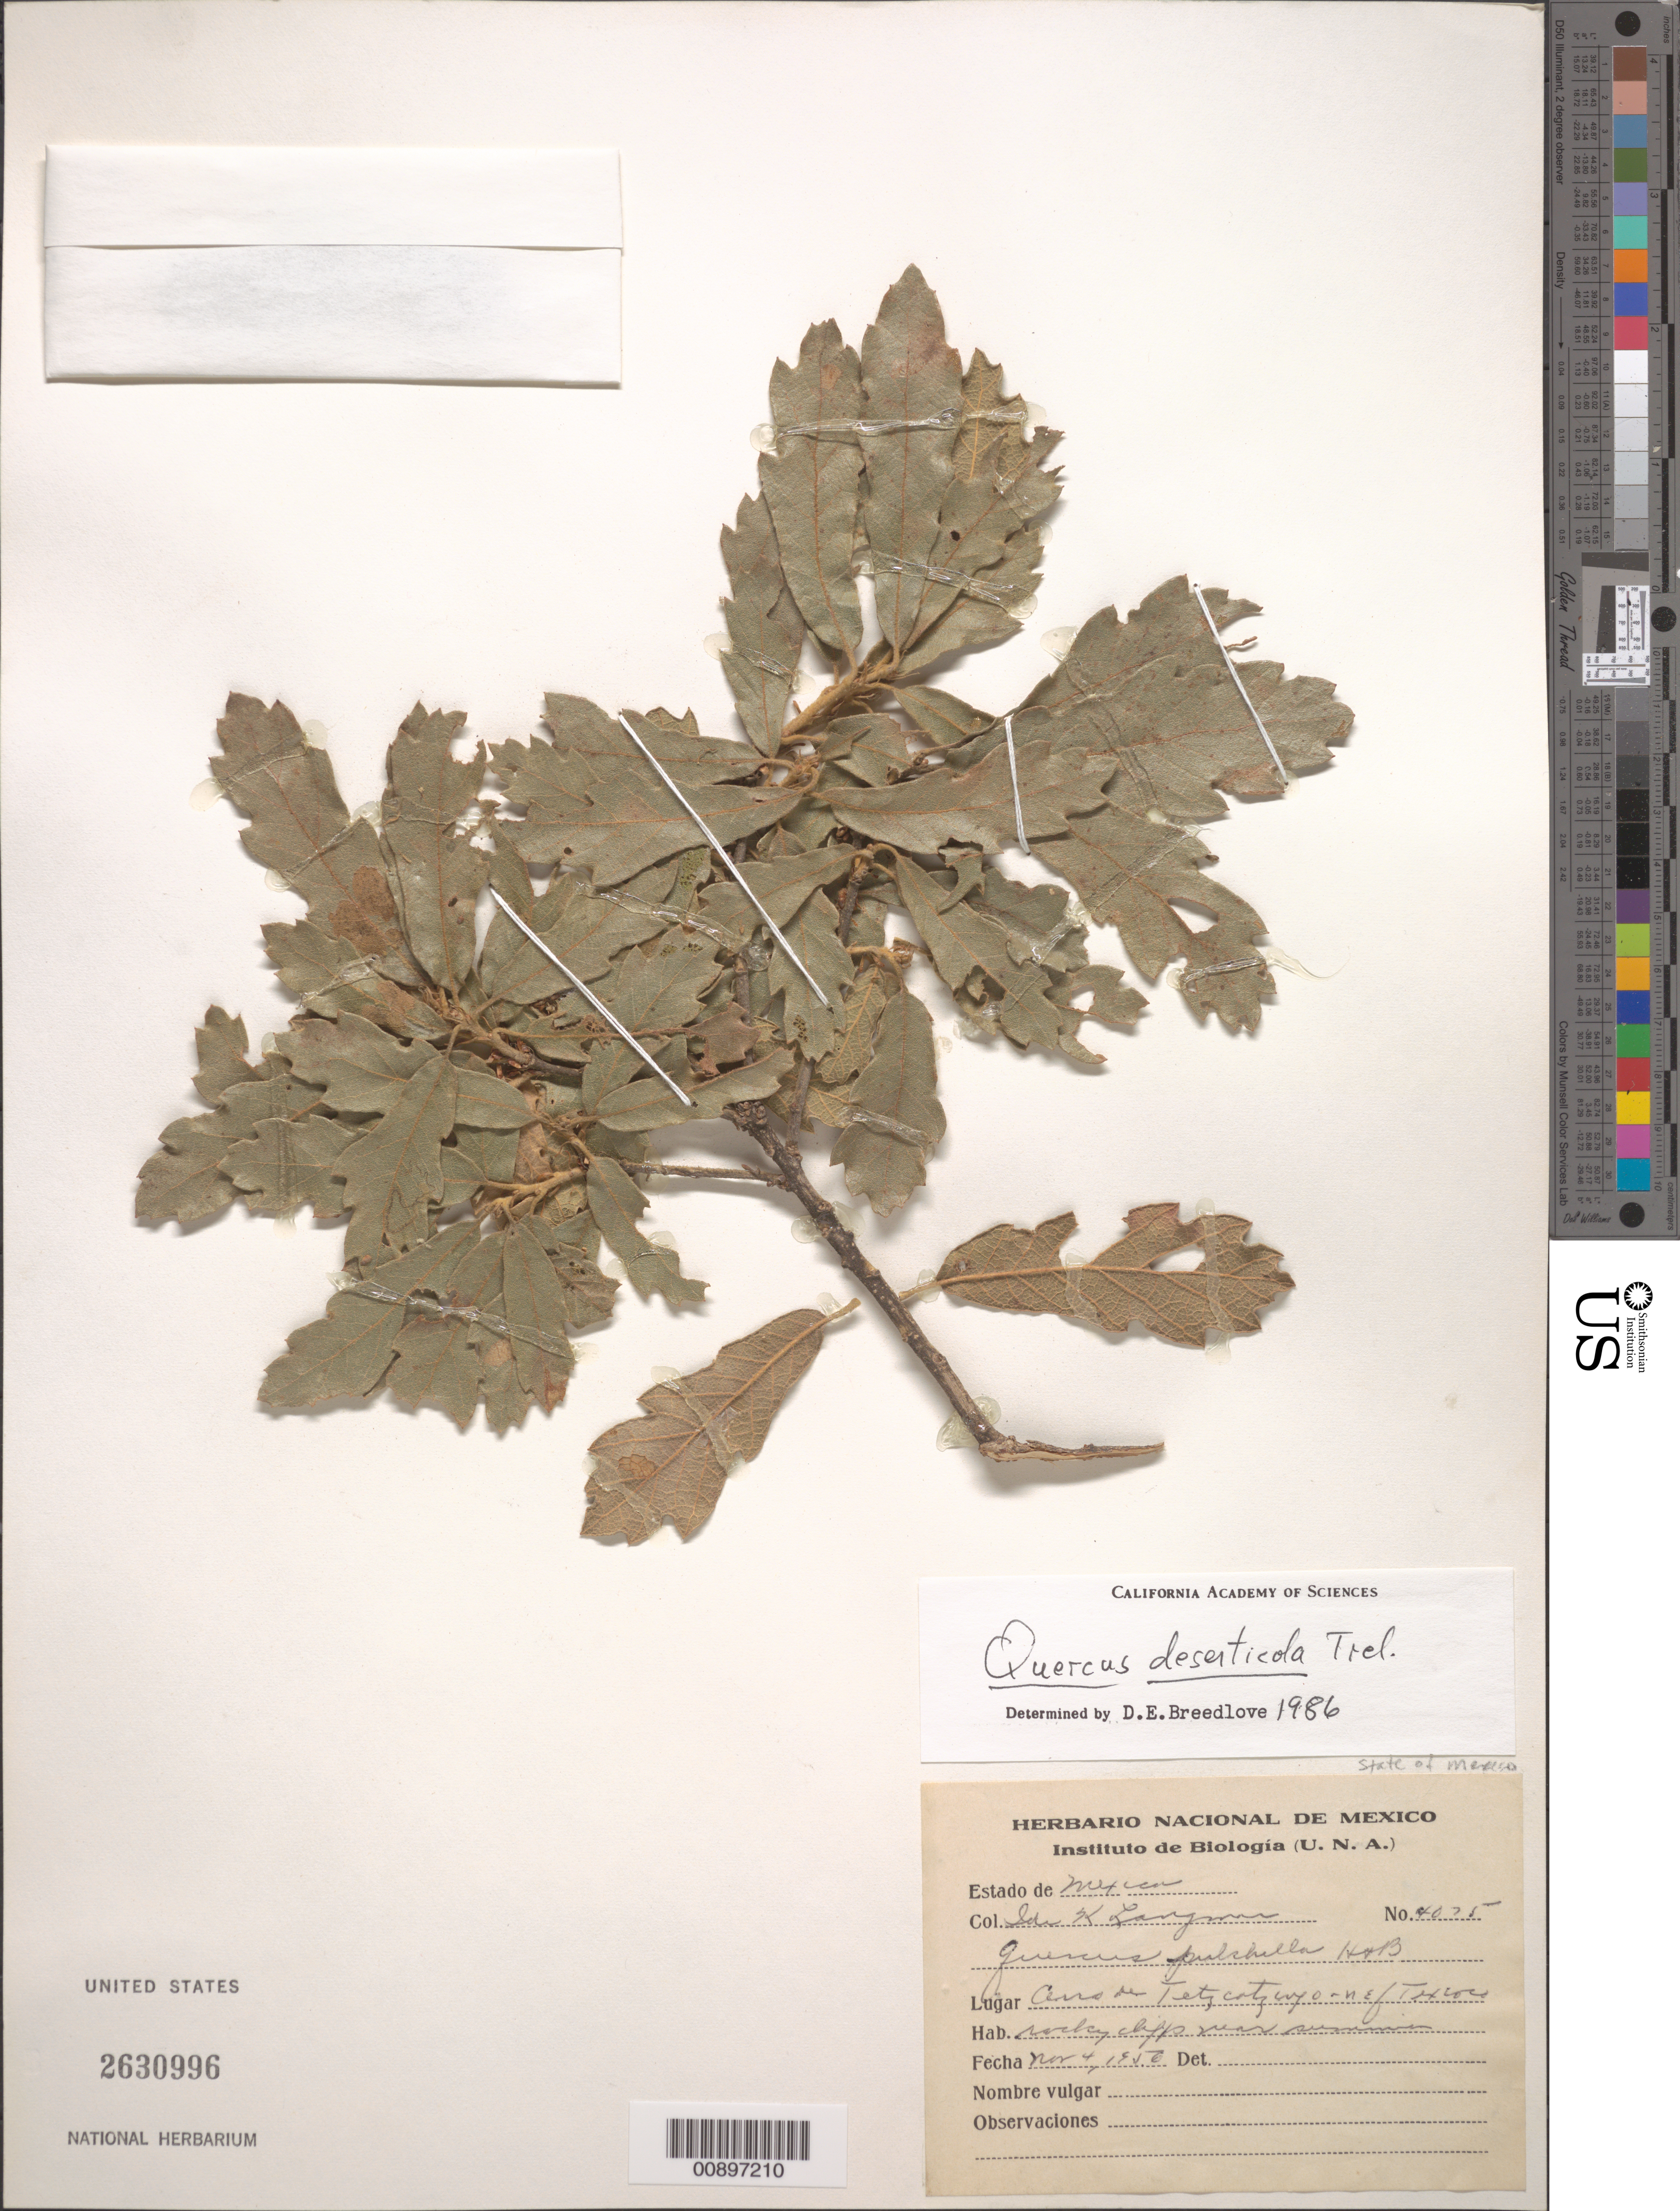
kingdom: Plantae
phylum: Tracheophyta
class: Magnoliopsida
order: Fagales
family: Fagaceae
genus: Quercus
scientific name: Quercus deserticola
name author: Trel.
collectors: I. K. Langman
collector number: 4075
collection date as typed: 04 Nov 1956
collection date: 1956-11-04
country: Mexico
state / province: México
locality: Cerro de Tetzcotzingo. NE of Texcoco.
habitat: Rocky cliff near summit.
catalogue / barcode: US 2630996